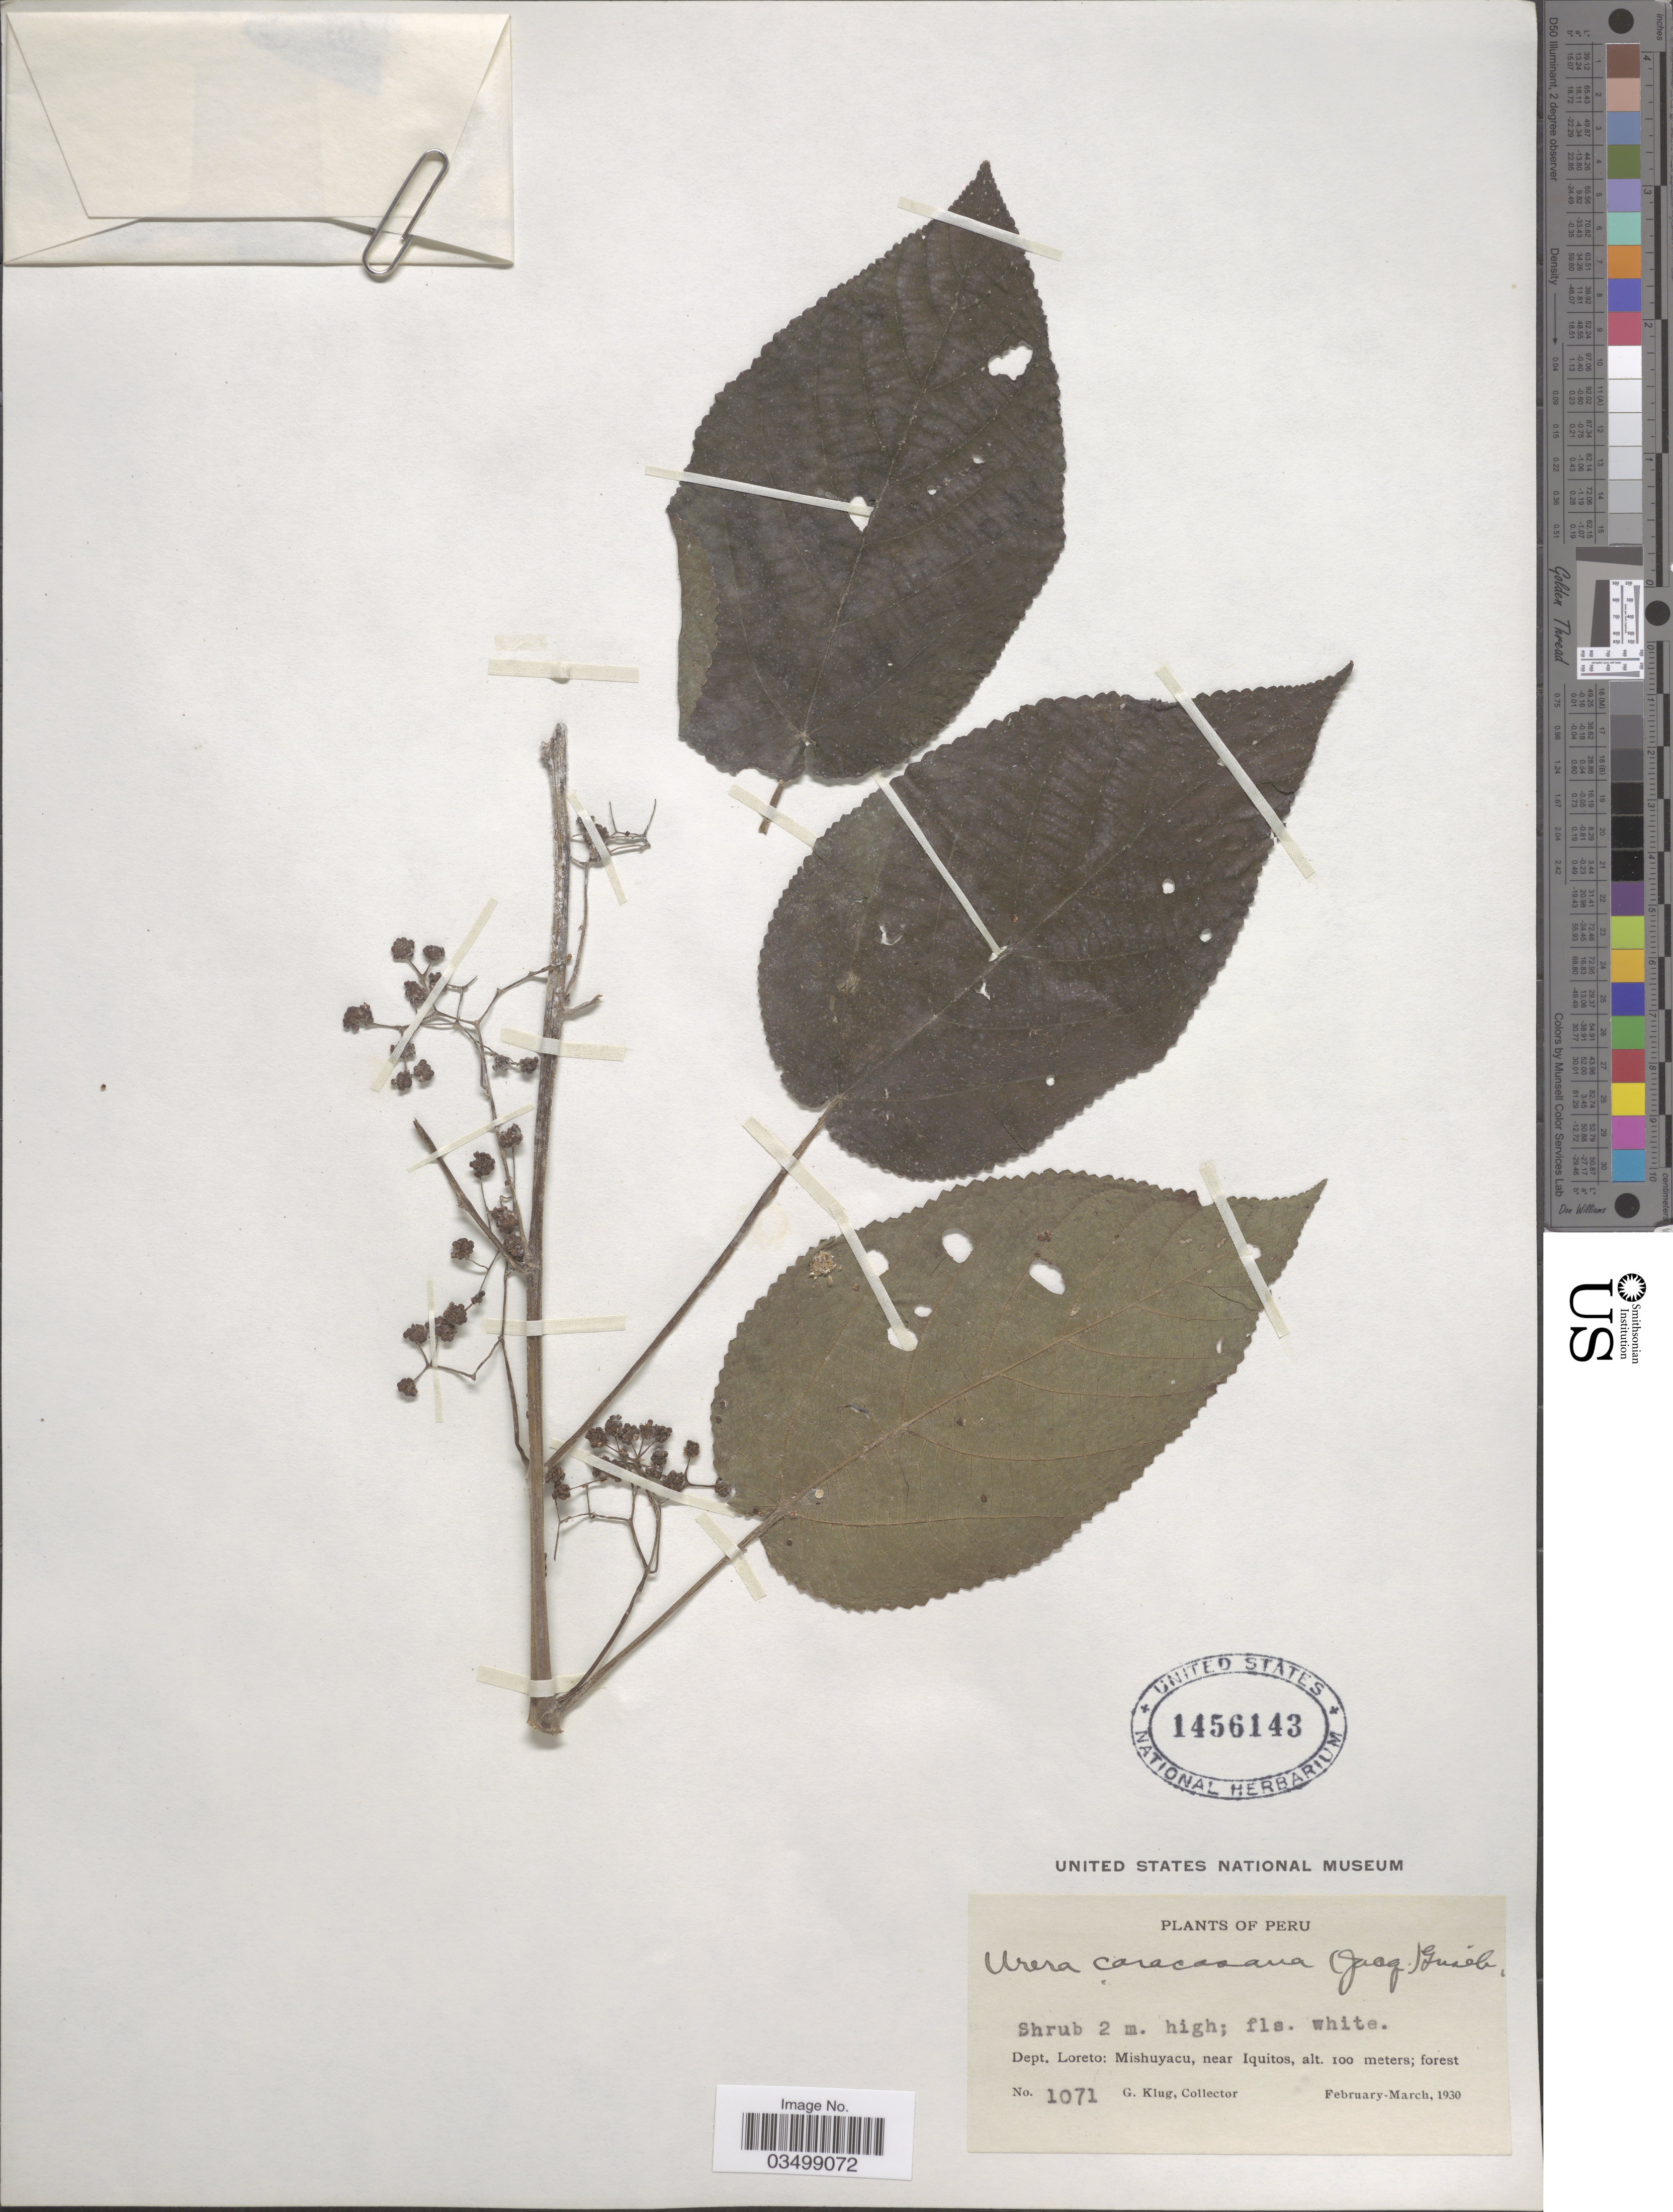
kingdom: Plantae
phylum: Tracheophyta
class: Magnoliopsida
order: Rosales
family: Urticaceae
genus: Urera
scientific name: Urera caracasana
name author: (Jacq.) Gaudich. ex Griseb.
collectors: G. Klug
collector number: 1071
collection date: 1930-02/1930-03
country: Peru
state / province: Loreto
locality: Dept. Loreto: Mishuyacu, near Iquitos.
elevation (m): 100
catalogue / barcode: US 1456143